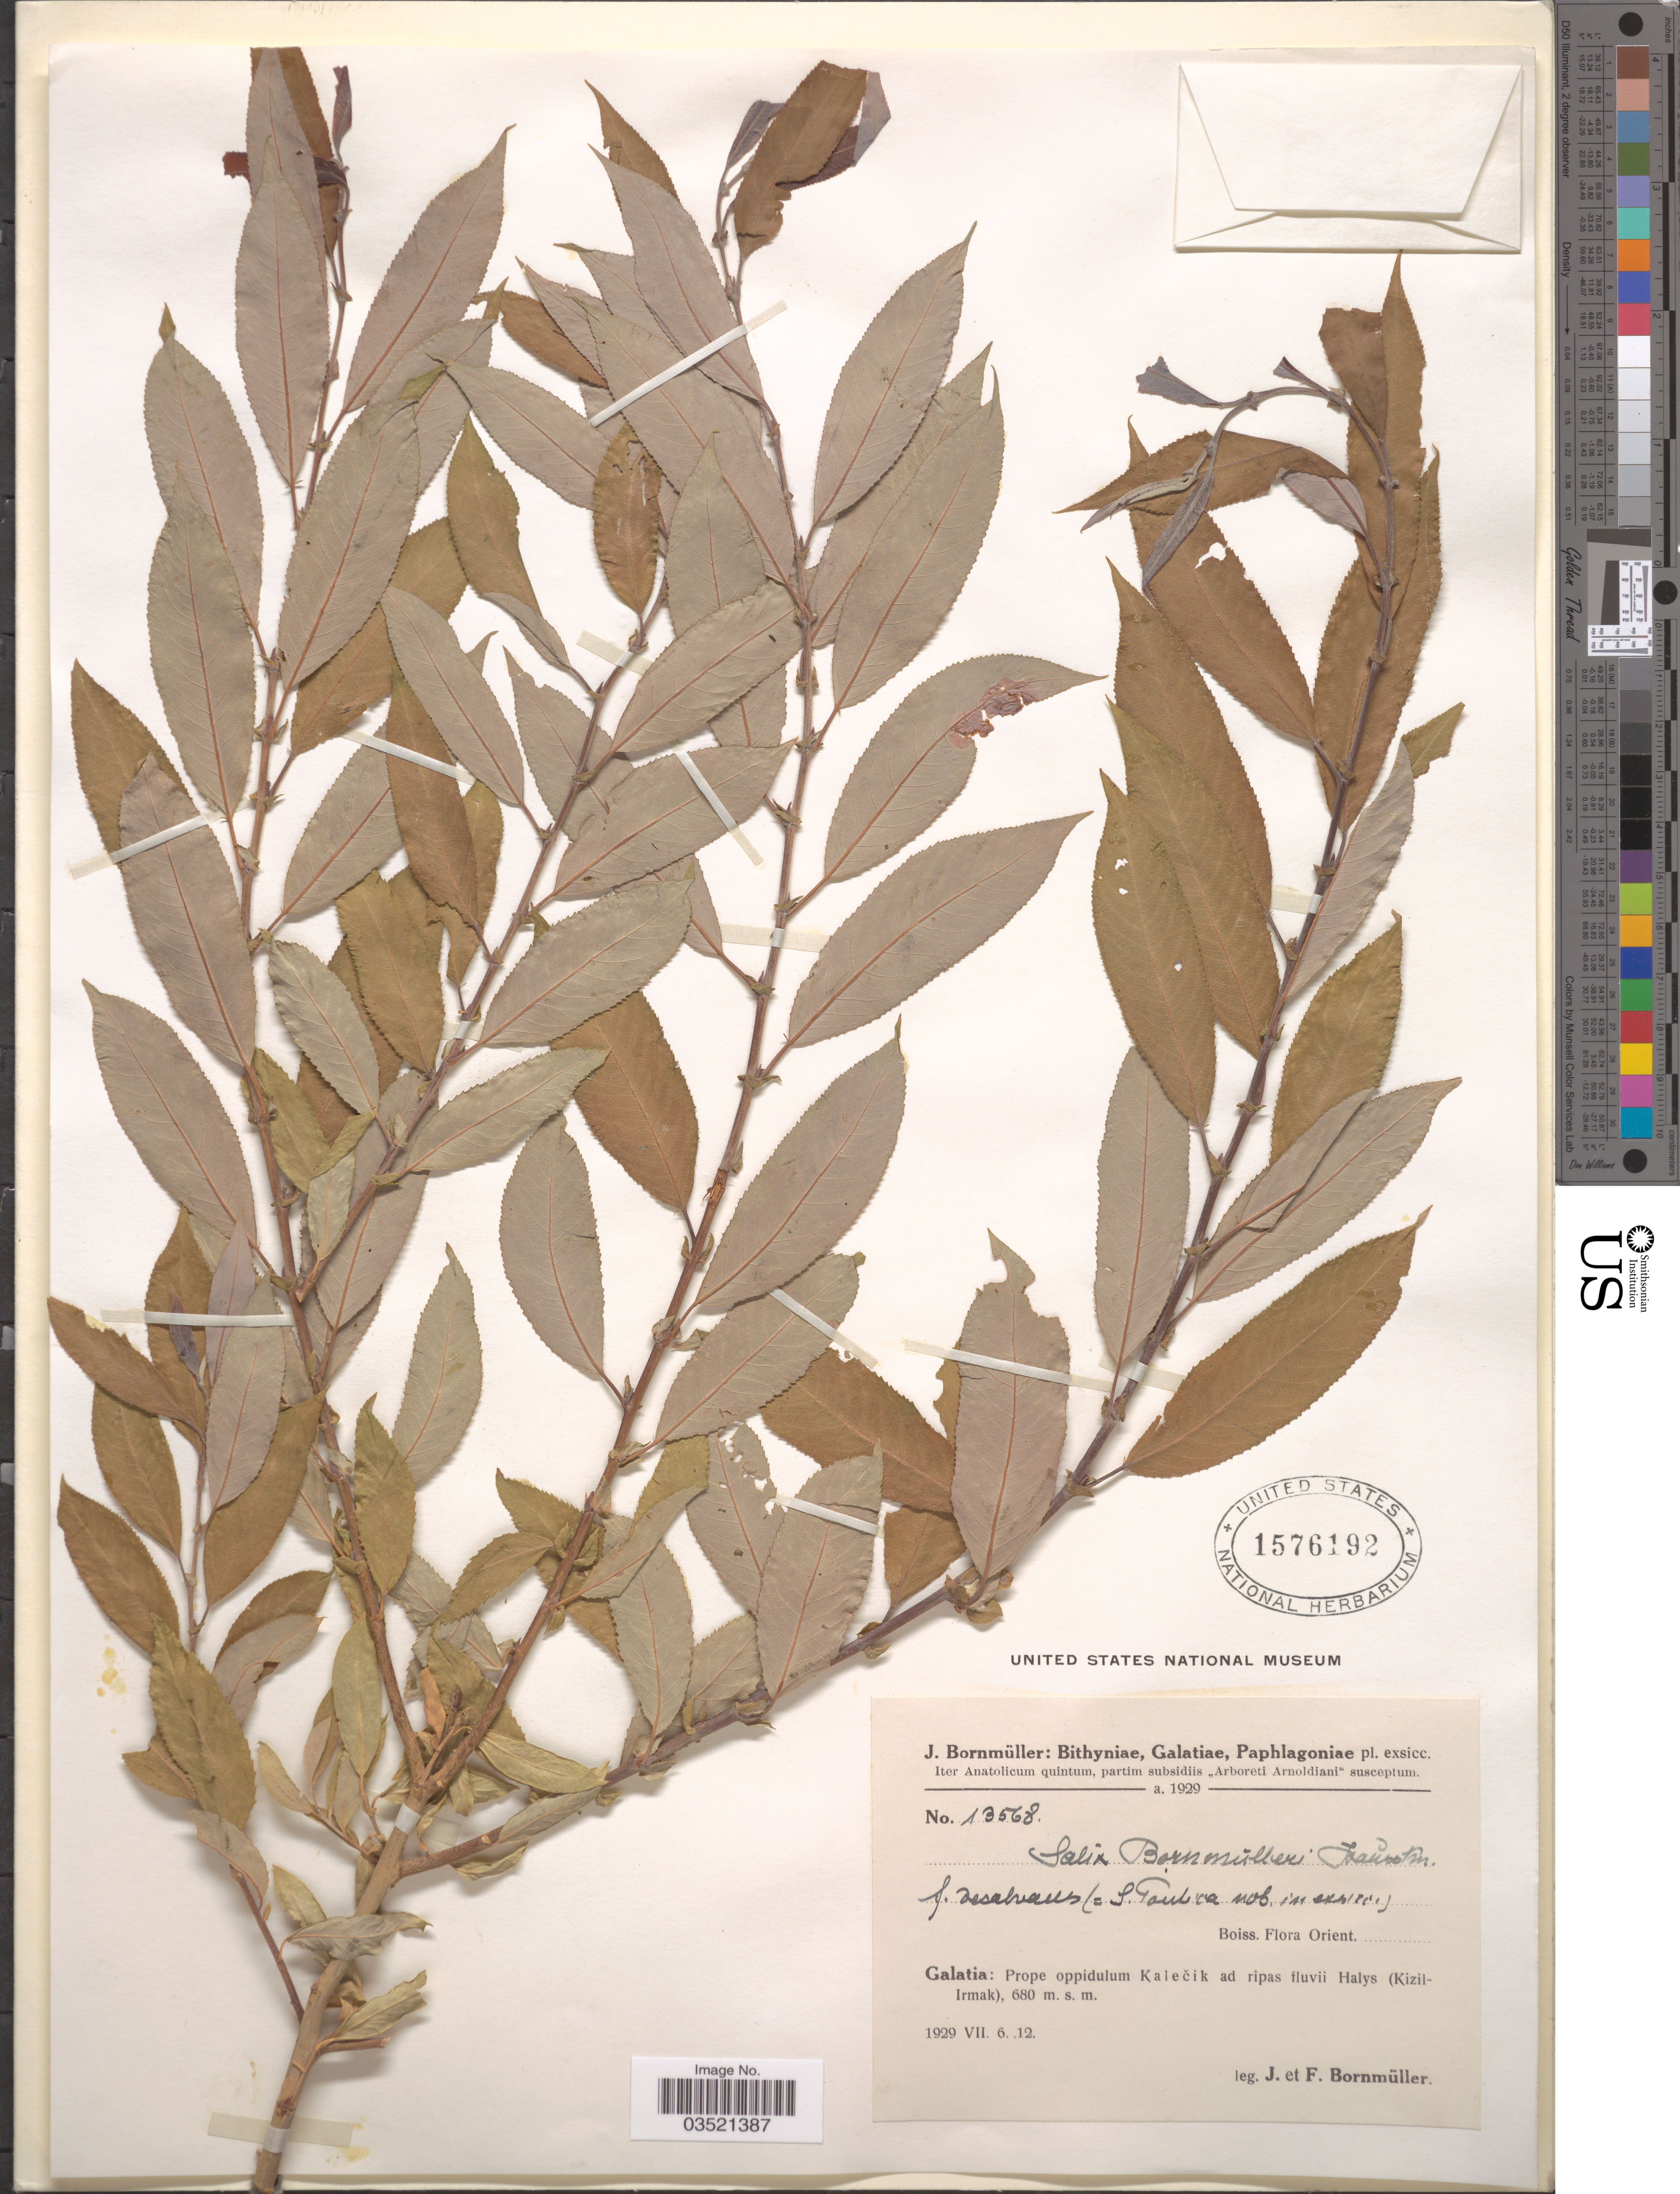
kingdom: Plantae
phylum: Tracheophyta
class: Magnoliopsida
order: Malpighiales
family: Salicaceae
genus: Salix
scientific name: Salix bornmuelleri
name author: Hausskn.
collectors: J. Bornmüller & F. Bornmüller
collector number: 13568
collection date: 1929-07-06/1929-07-12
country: Turkey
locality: Galatia: Prope oppidulum Kalecik ad ripas fluvii Halys (Kizil-Irmak).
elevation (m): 680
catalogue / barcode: US 1576192